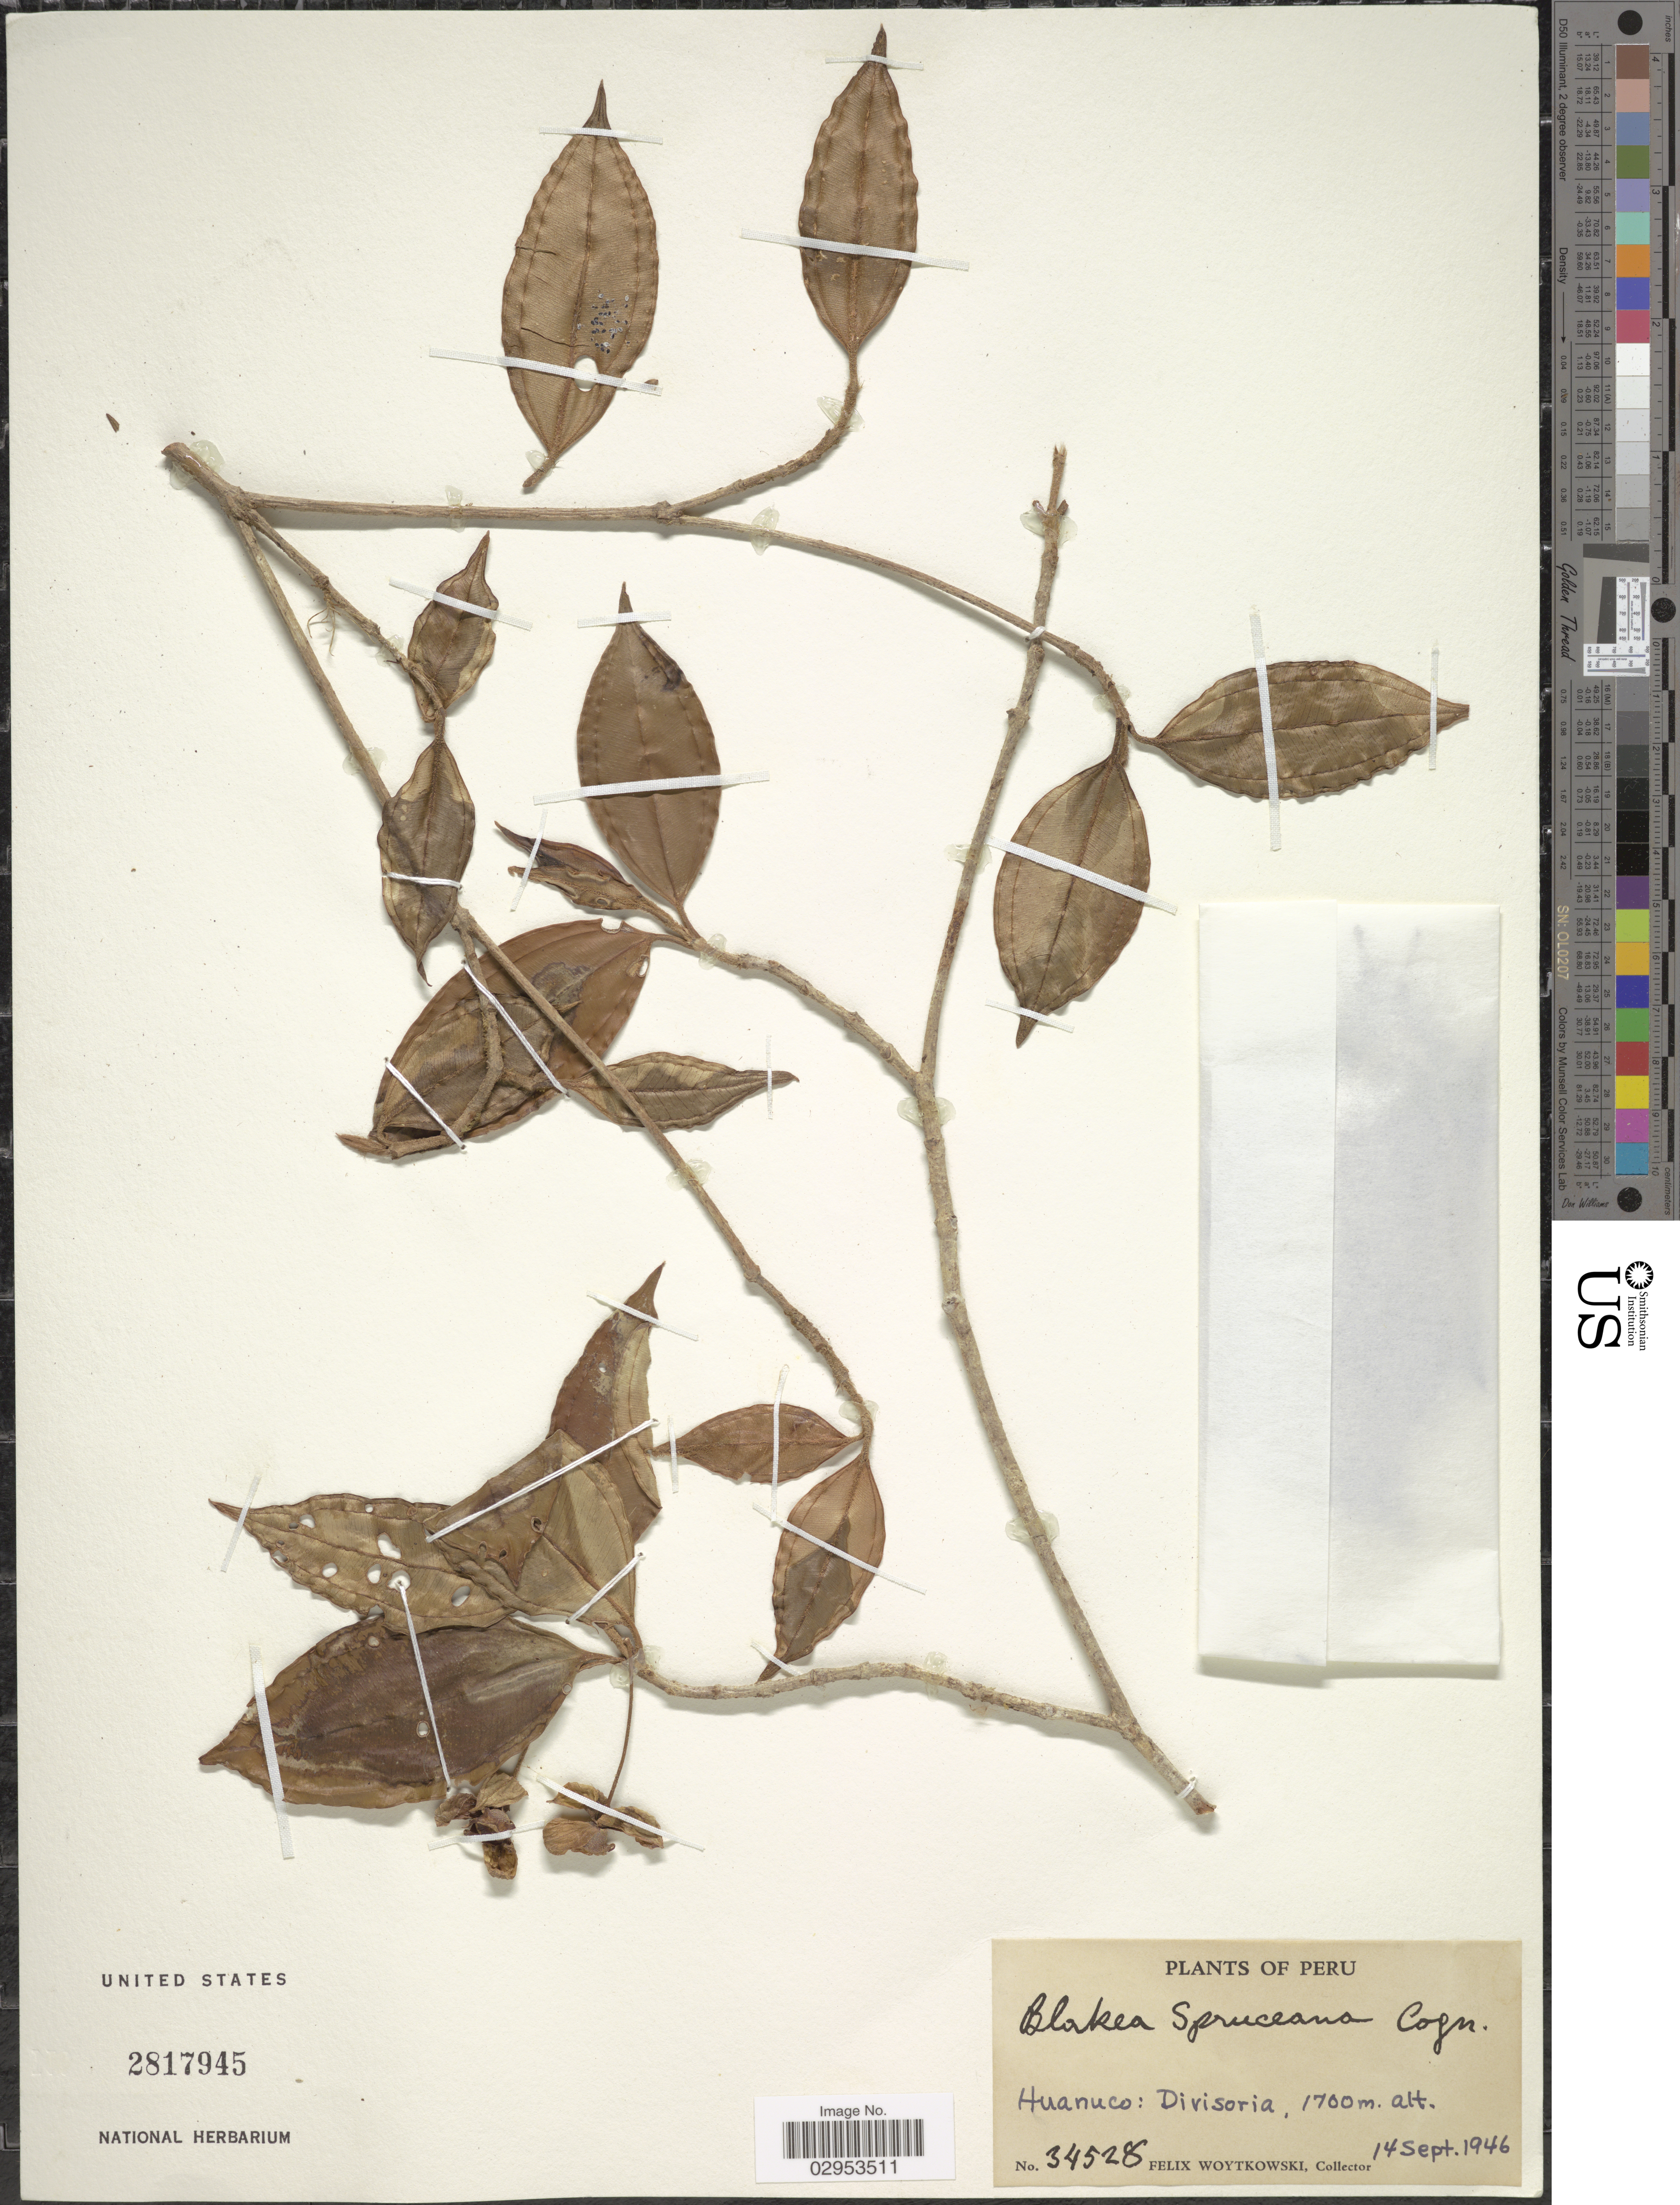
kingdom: Plantae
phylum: Tracheophyta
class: Magnoliopsida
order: Myrtales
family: Melastomataceae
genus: Blakea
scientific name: Blakea spruceana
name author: Cogn.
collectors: F. Woytkowski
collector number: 34528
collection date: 1946-09-14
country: Peru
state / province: Huánuco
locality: Divisoria.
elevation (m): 1700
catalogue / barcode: US 2817945